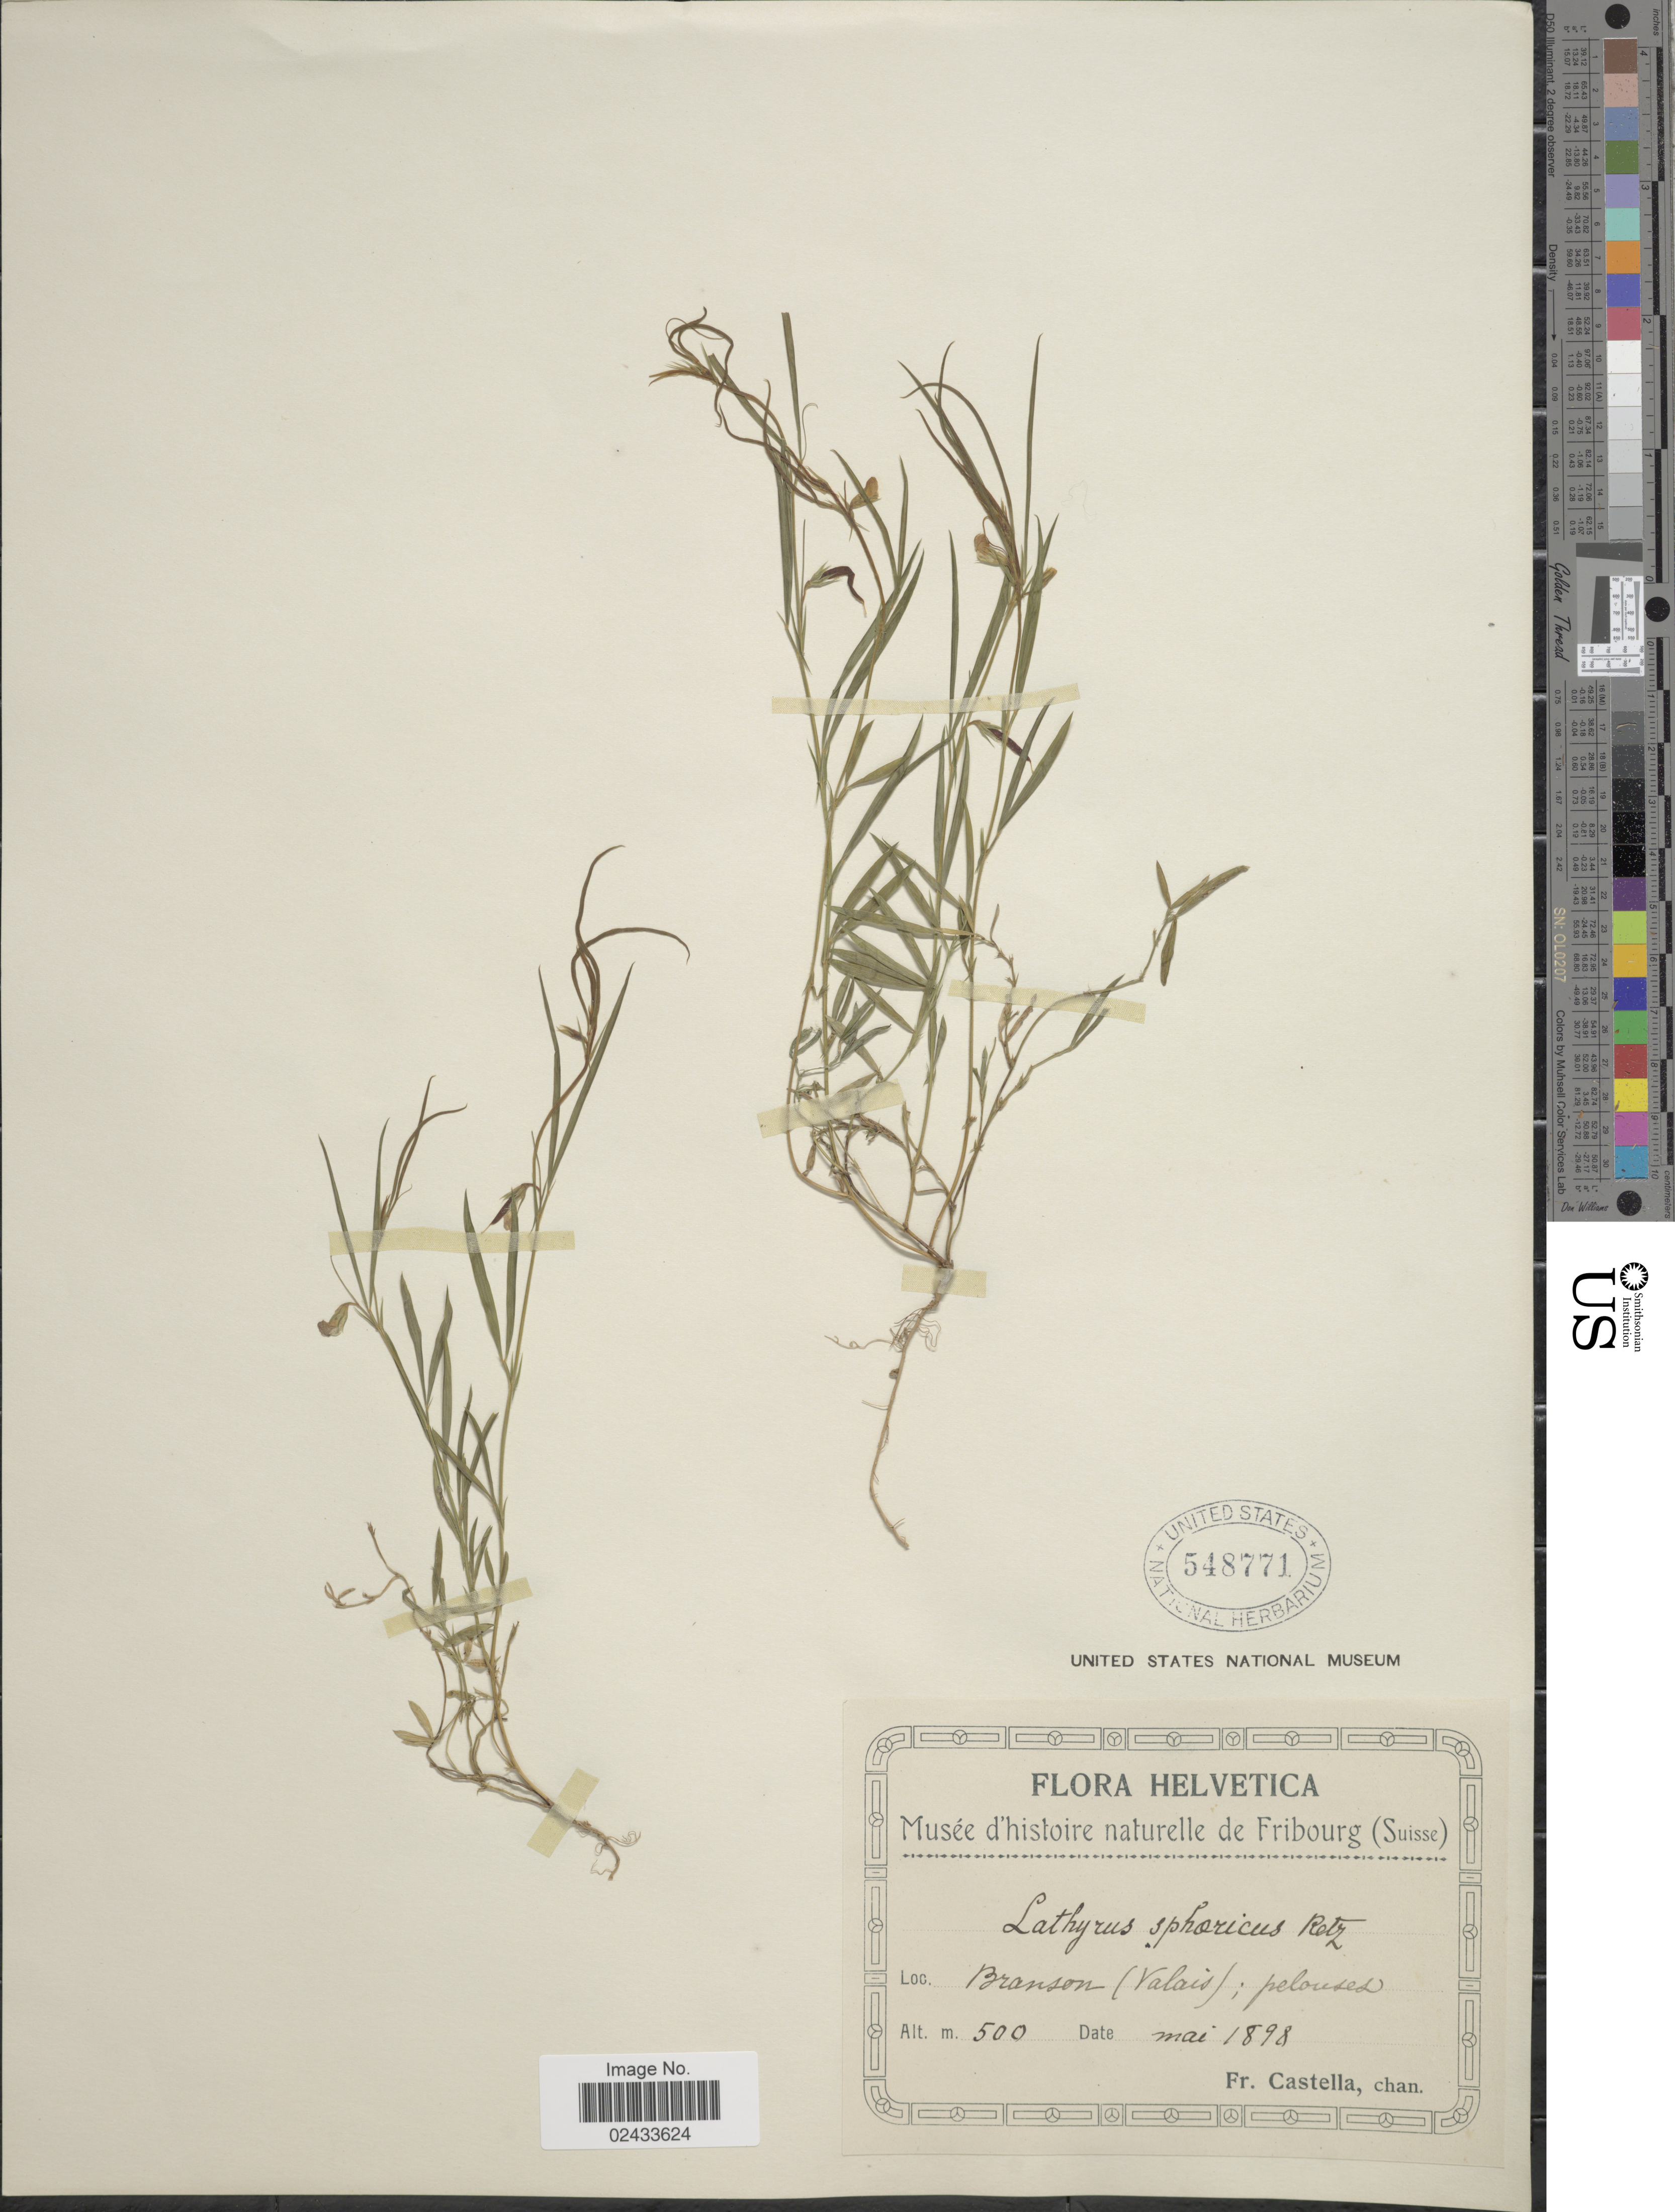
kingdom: Plantae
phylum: Tracheophyta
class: Magnoliopsida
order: Fabales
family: Fabaceae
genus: Lathyrus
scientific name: Lathyrus sphaericus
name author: Retz.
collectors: Fr. Castella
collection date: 1898-05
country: Switzerland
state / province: Valais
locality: Helvetica, Branson (Valais): pelouses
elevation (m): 500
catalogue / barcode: US 548771